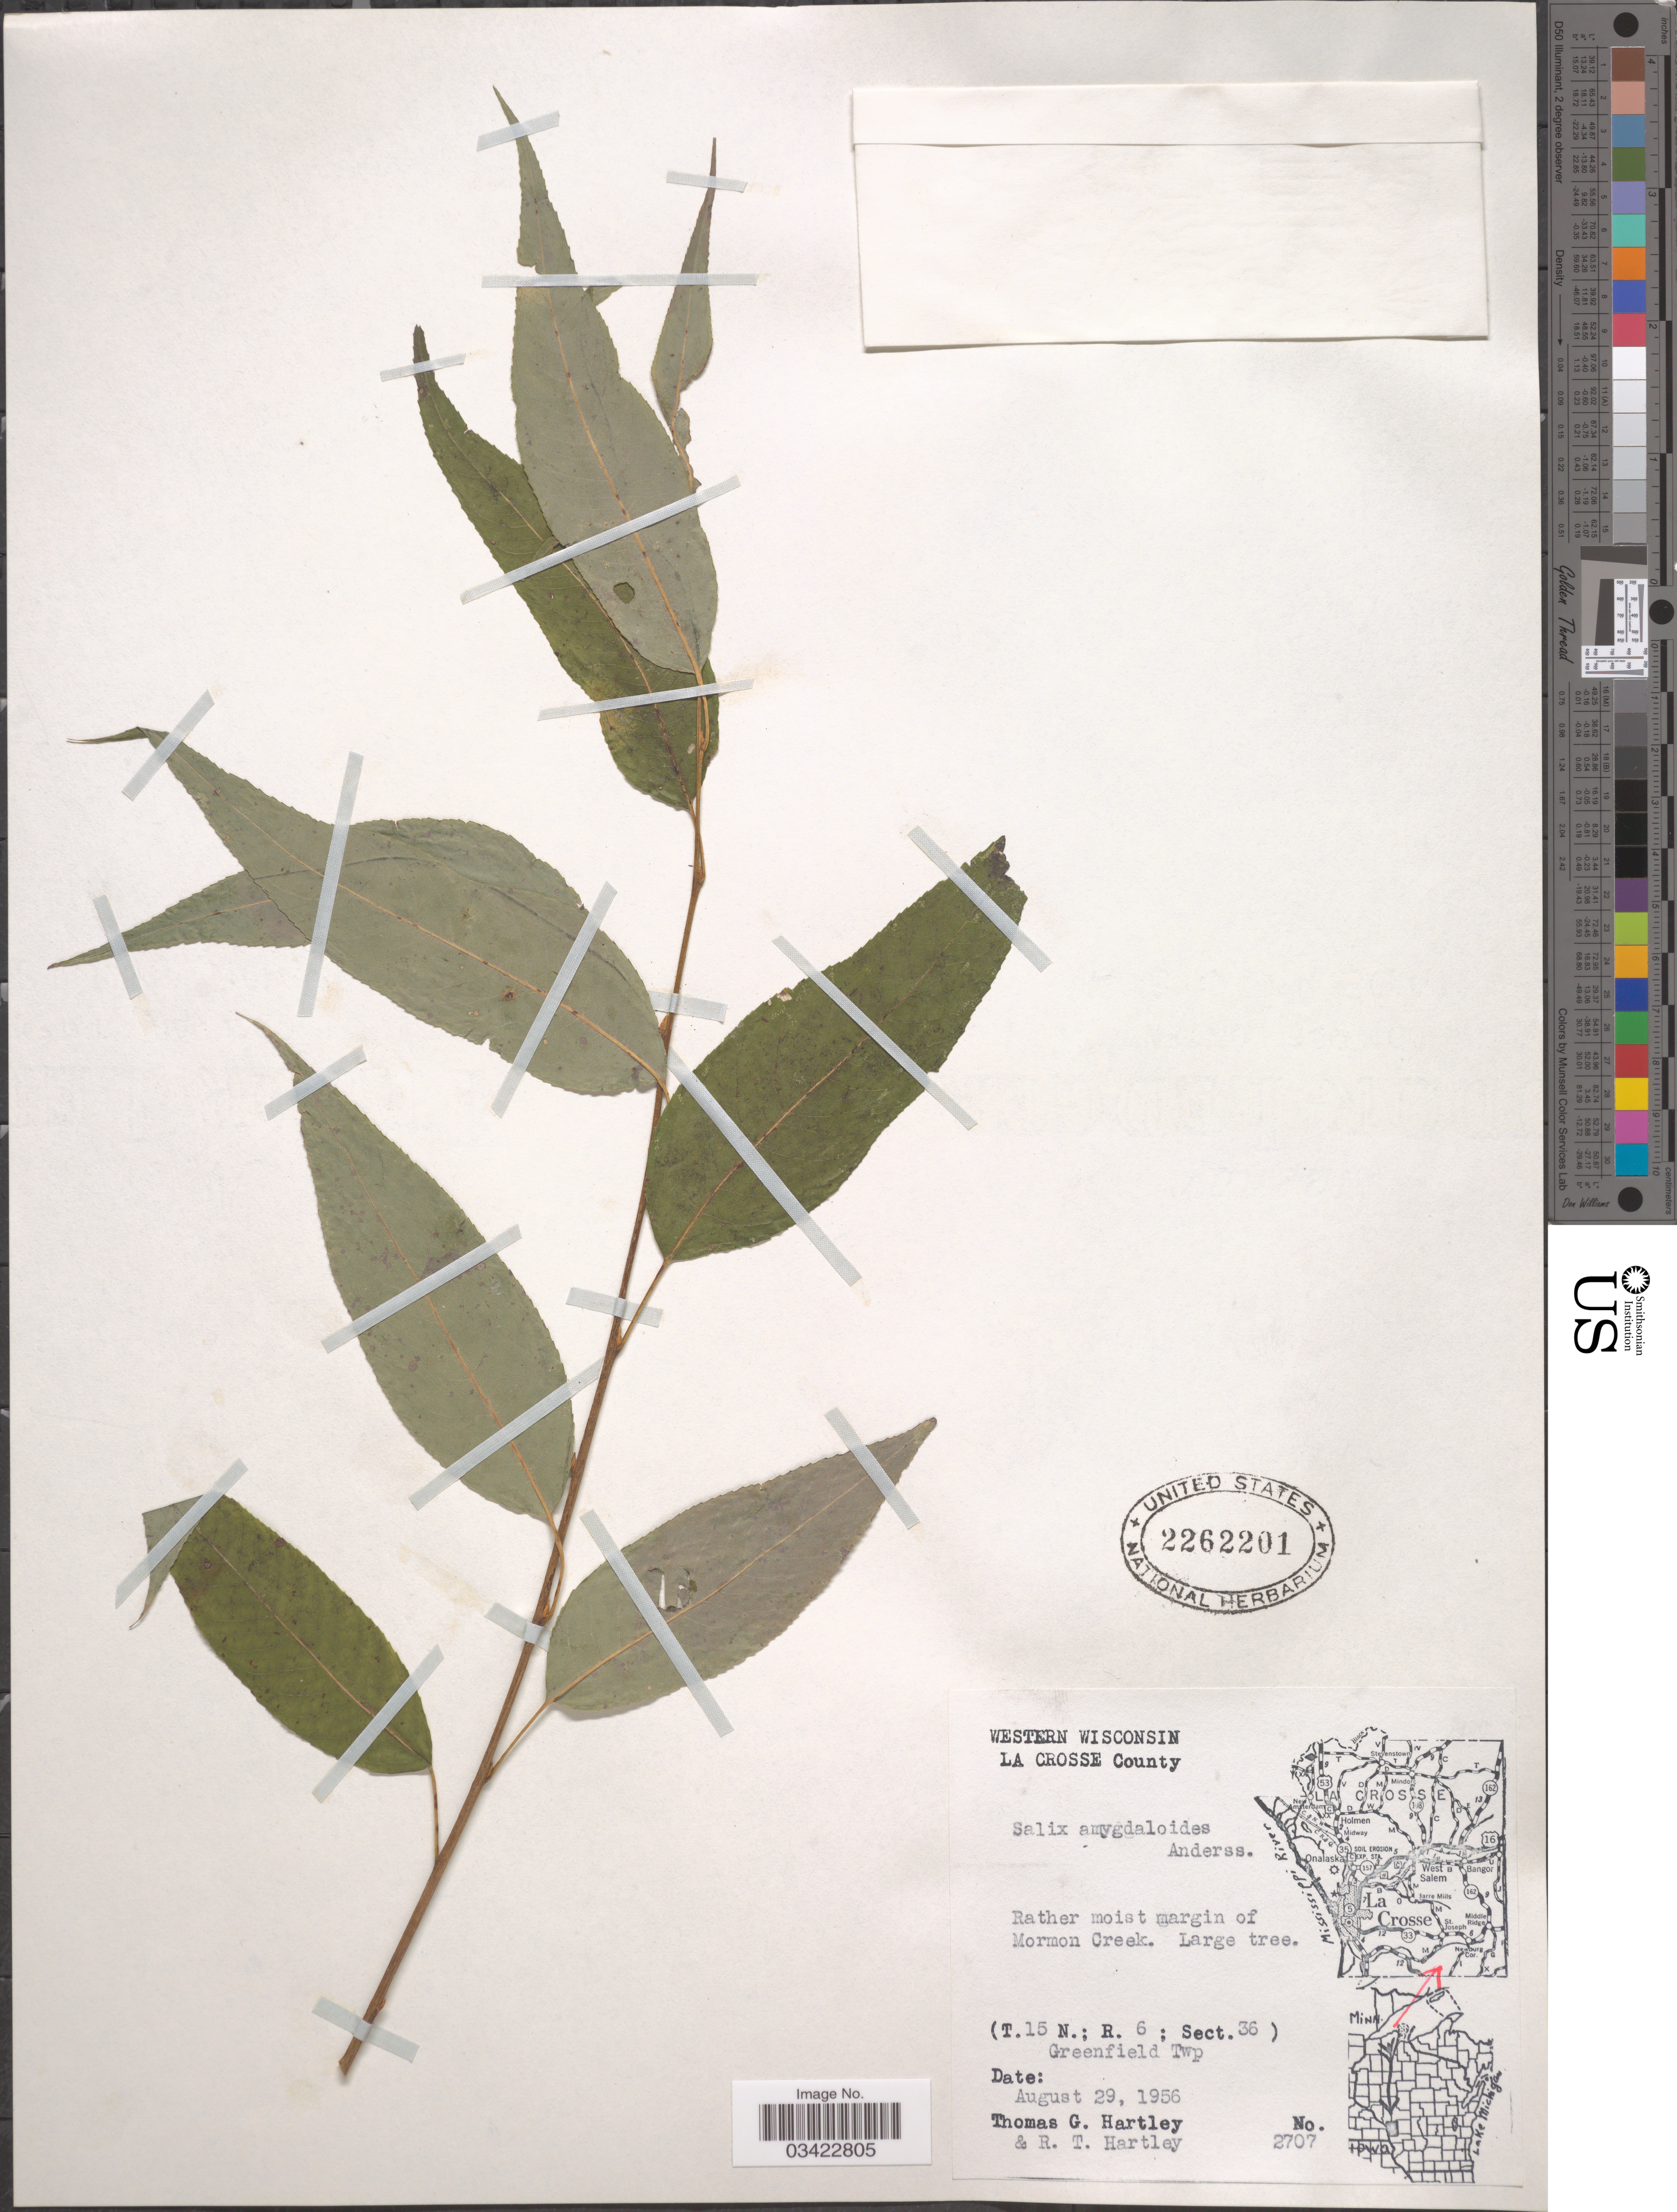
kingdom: Plantae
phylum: Tracheophyta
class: Magnoliopsida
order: Malpighiales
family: Salicaceae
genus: Salix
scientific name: Salix amygdaloides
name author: Andersson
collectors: T. G. Hartley & R. T. Hartley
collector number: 2707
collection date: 1956-08-29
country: United States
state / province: Wisconsin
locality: La Crosse County. Mormon Creek. (T. 15 N.; R. 6 ; Sect. 36) Greenfield Twp.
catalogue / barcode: US 2262201